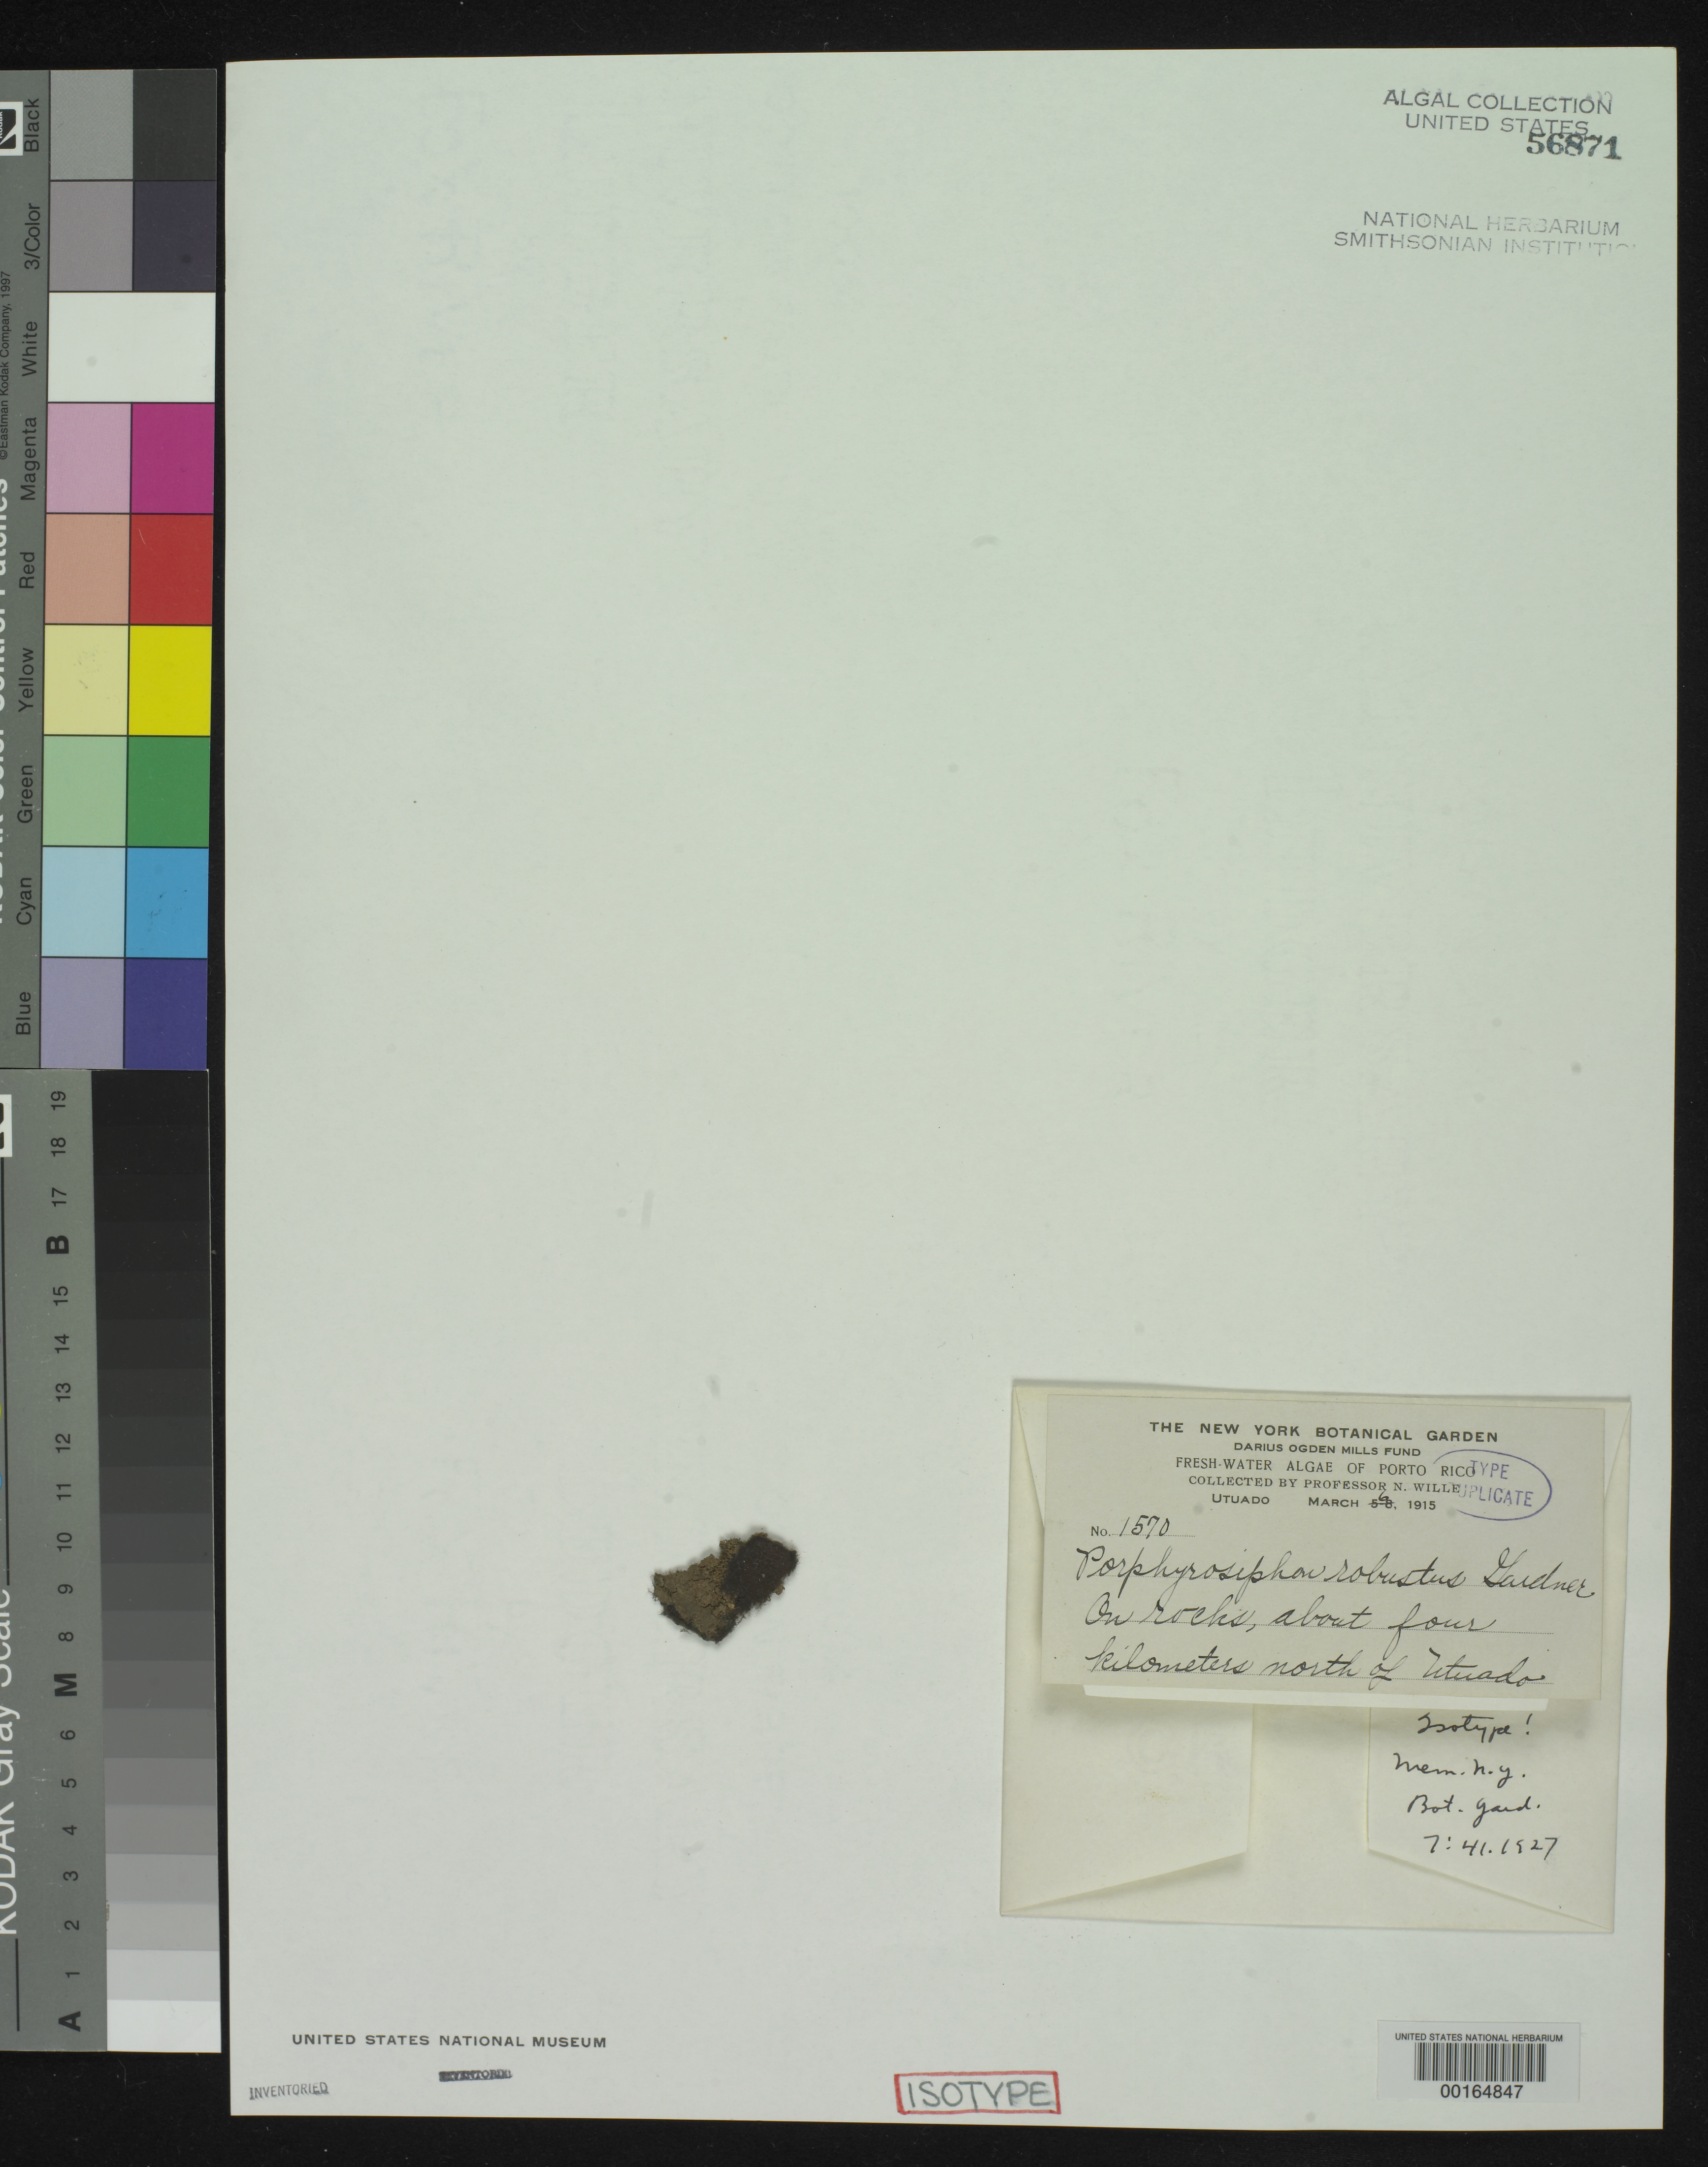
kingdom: Bacteria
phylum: Cyanobacteria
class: Cyanobacteriia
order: Cyanobacteriales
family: Microcoleaceae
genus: Porphyrosiphon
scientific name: Porphyrosiphon robustus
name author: N.L. Gardner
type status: Isotype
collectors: N. Wille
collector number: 1570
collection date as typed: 06 Mar 1915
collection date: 1915-03-06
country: Puerto Rico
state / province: Utuado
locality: Ca. 4 km north of Utuado.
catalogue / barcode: US 56871